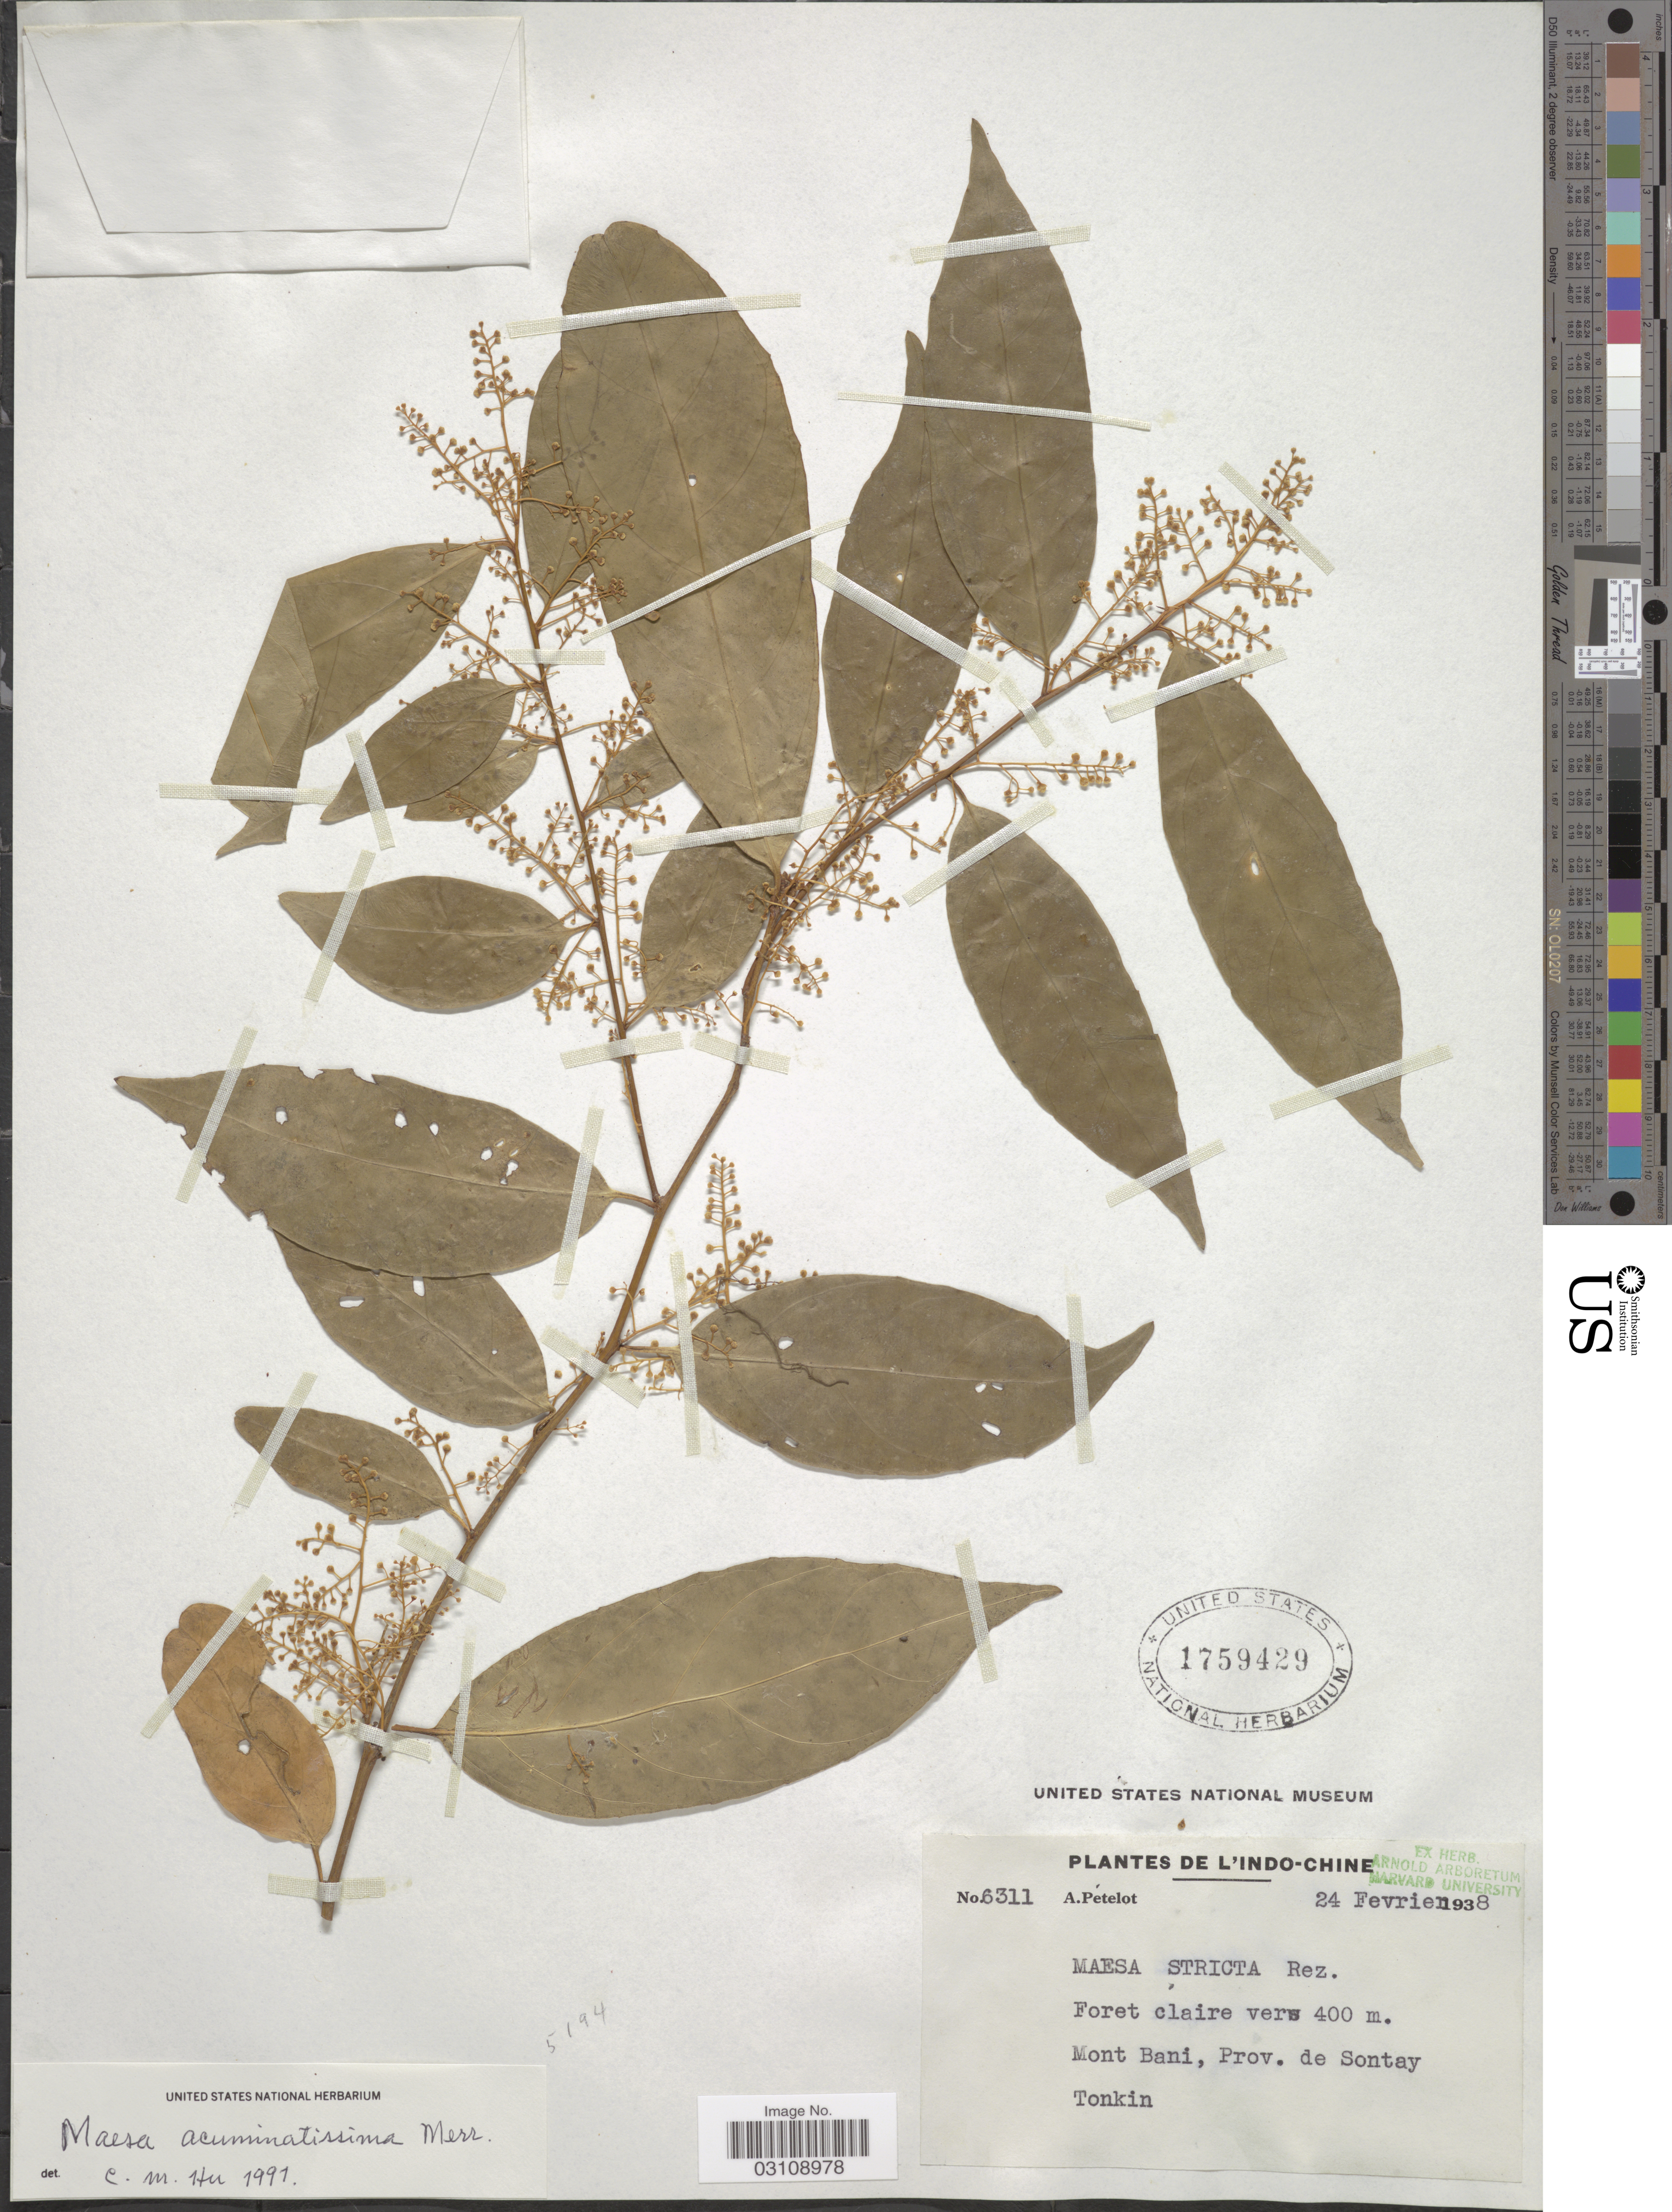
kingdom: Plantae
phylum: Tracheophyta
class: Magnoliopsida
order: Ericales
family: Primulaceae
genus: Maesa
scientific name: Maesa acuminatissima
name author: Merr.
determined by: Hu, C. M.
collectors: A. Petelot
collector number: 6311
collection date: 1938-02-24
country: Vietnam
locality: L'Indo-Chine. Foret claire. Mont Bani, Prov. de Sontay. Tonkin.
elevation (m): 400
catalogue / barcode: US 1759429